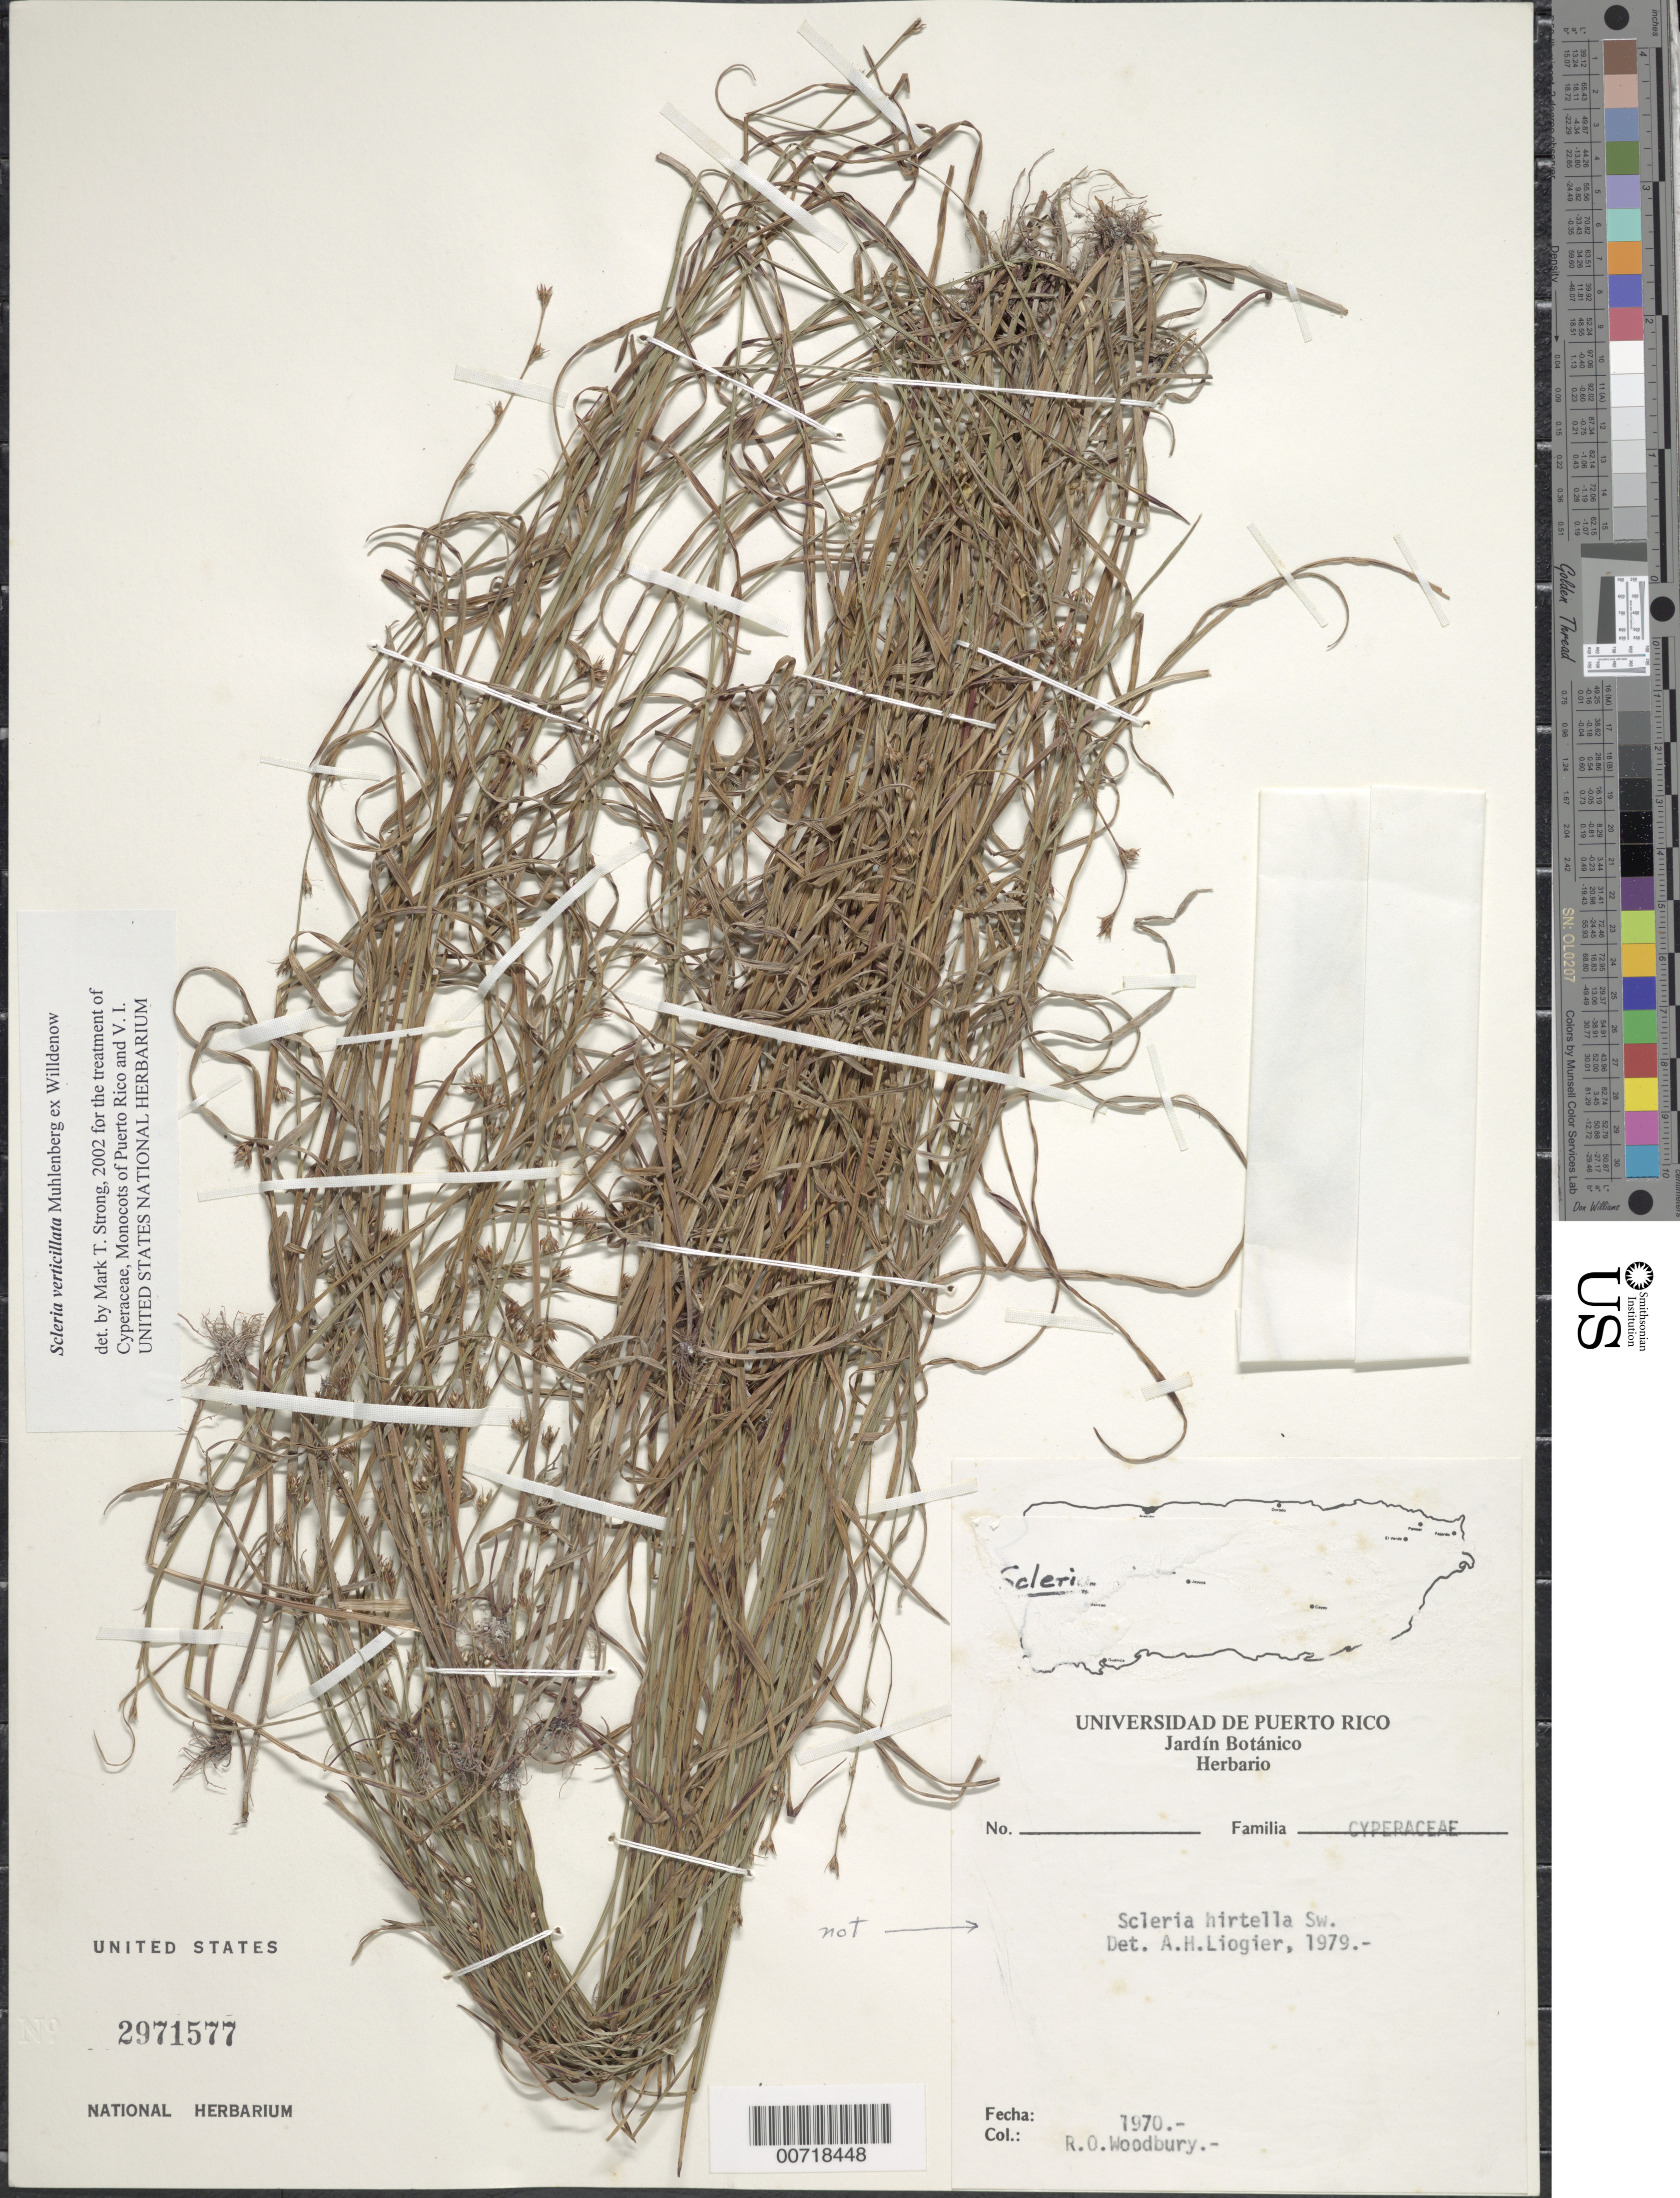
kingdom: Plantae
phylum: Tracheophyta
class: Liliopsida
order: Poales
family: Cyperaceae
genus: Scleria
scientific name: Scleria verticillata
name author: Muhl. ex Willd.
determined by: Strong, M. T., (US), Smithsonian Institution - National Museum of Natural History (UNITED STATES)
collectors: R. O. Woodbury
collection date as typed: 1970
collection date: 1970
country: Puerto Rico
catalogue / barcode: US 2971577